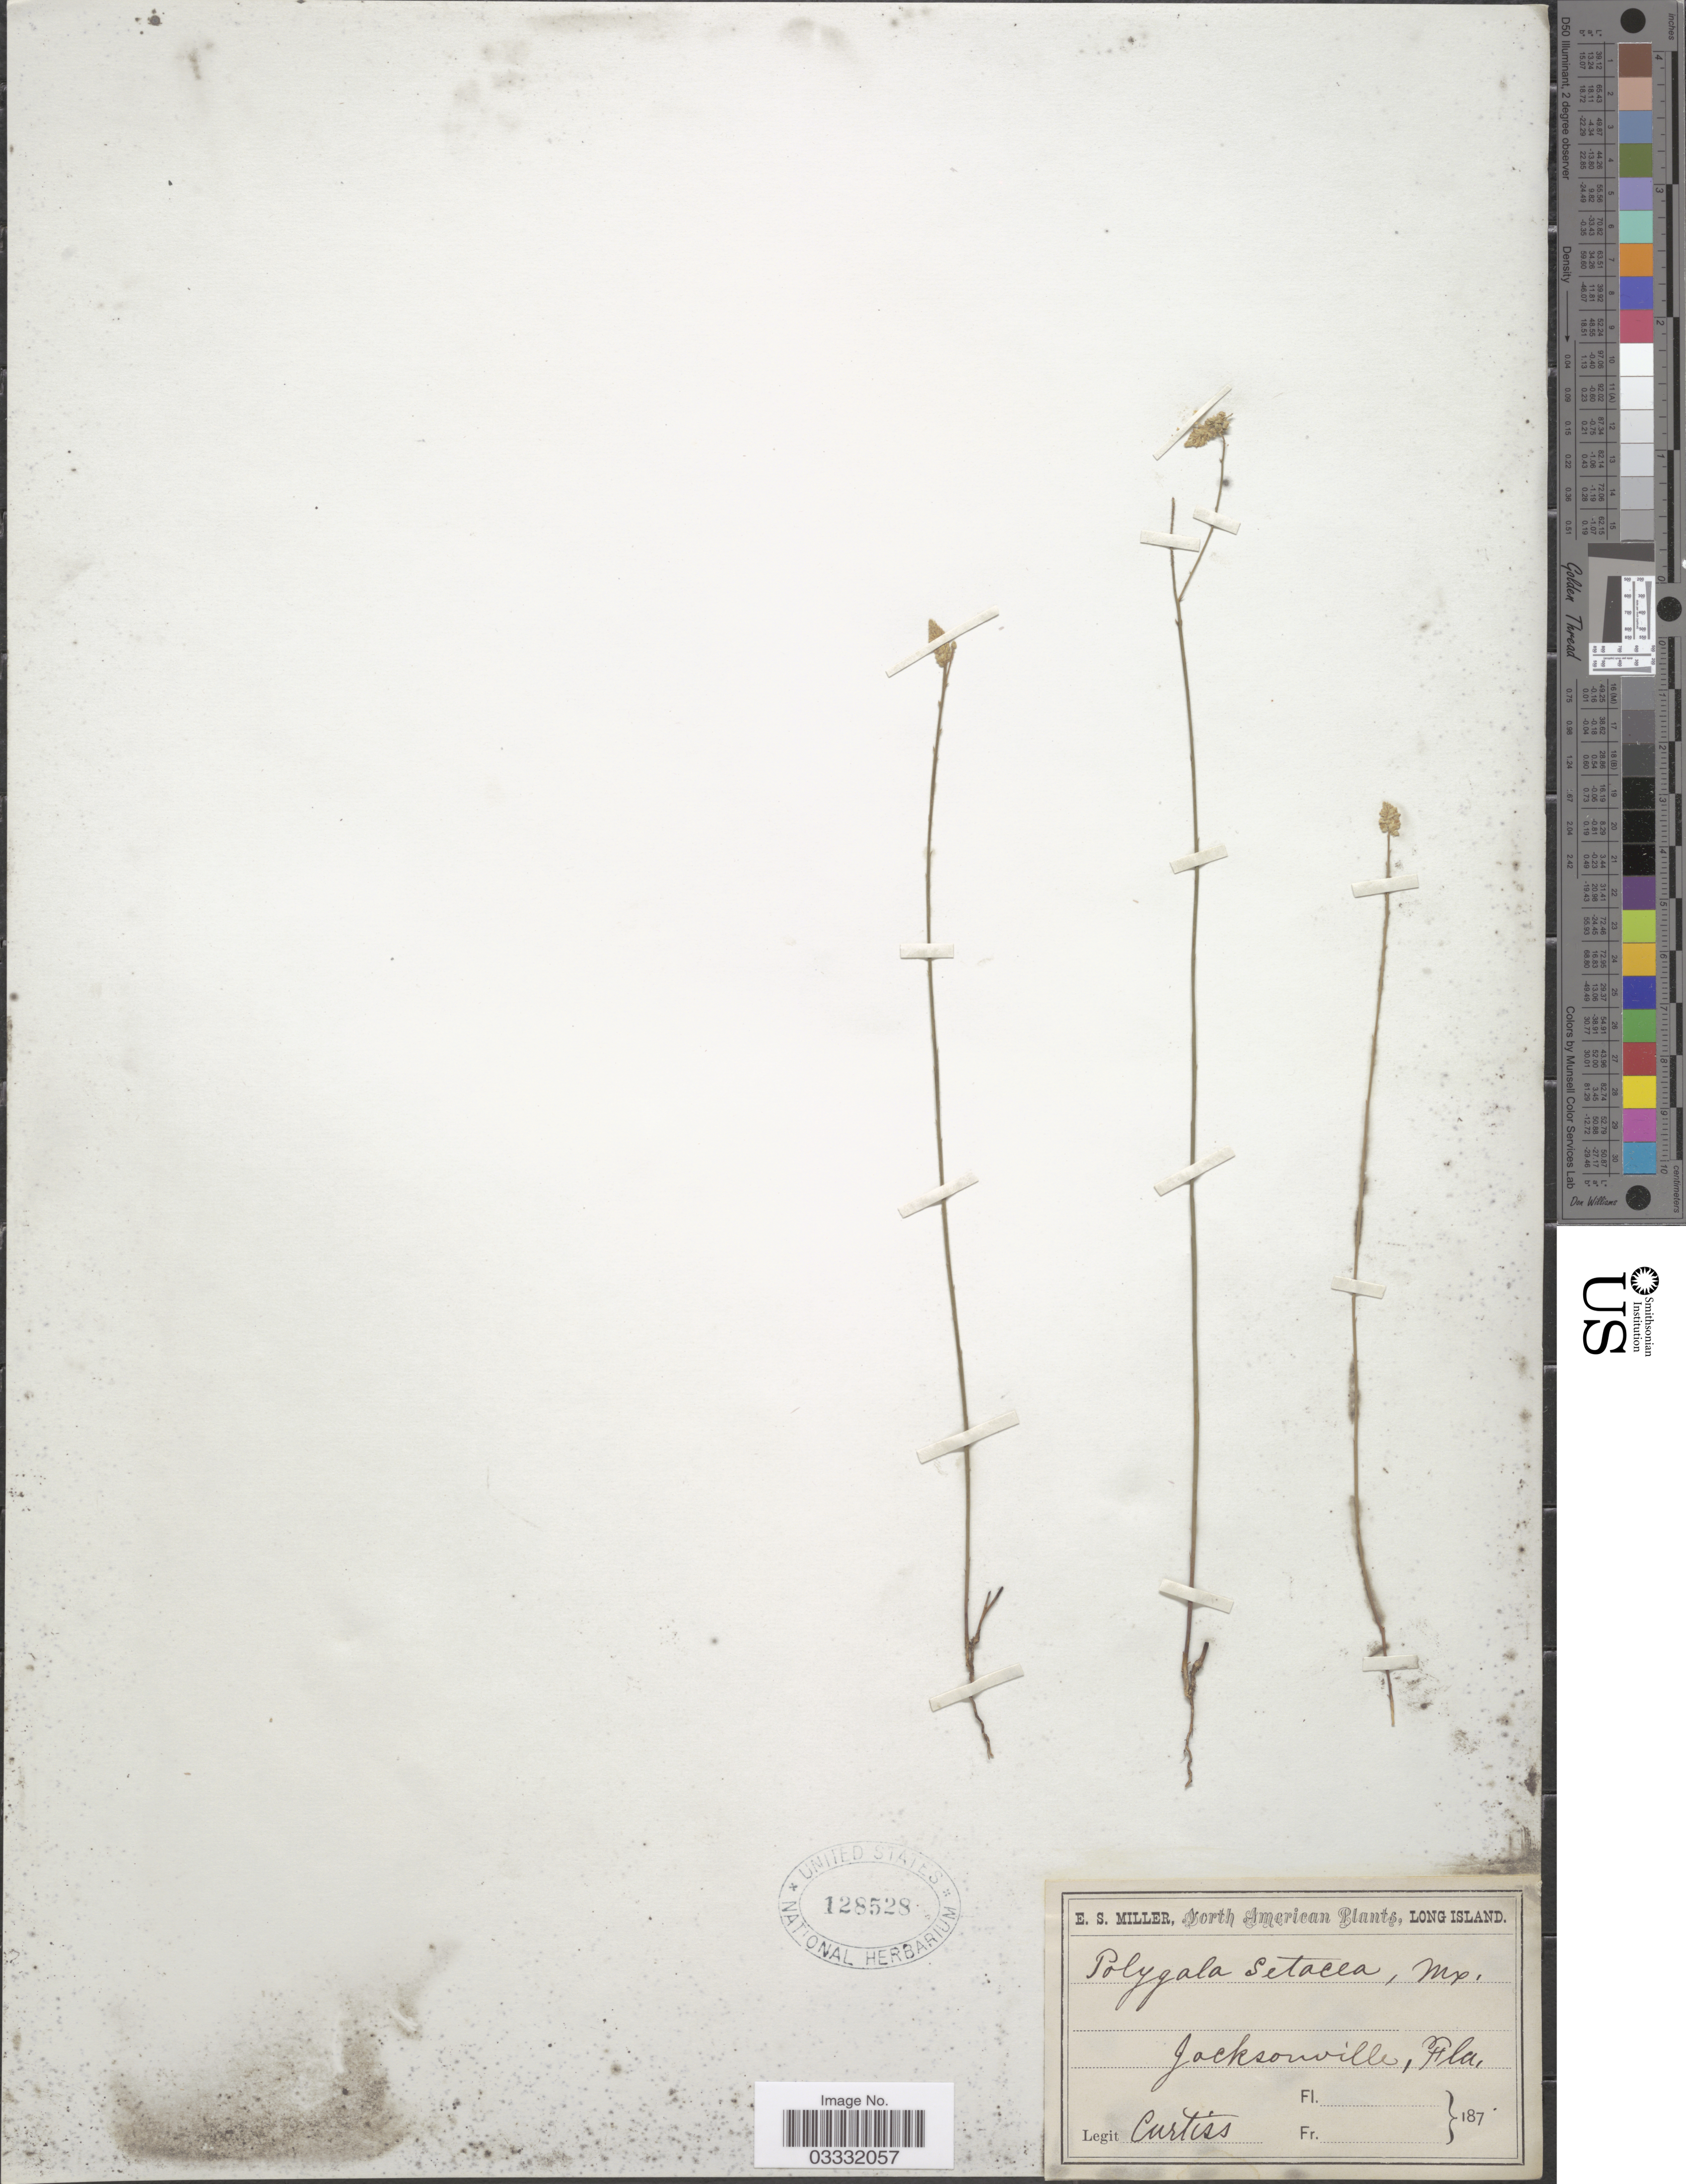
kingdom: Plantae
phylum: Tracheophyta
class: Magnoliopsida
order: Fabales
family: Polygalaceae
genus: Polygala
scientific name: Polygala setacea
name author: Michx.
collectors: -. Curtiss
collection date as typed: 187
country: United States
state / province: Florida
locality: Jacksonville.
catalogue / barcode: US 128528